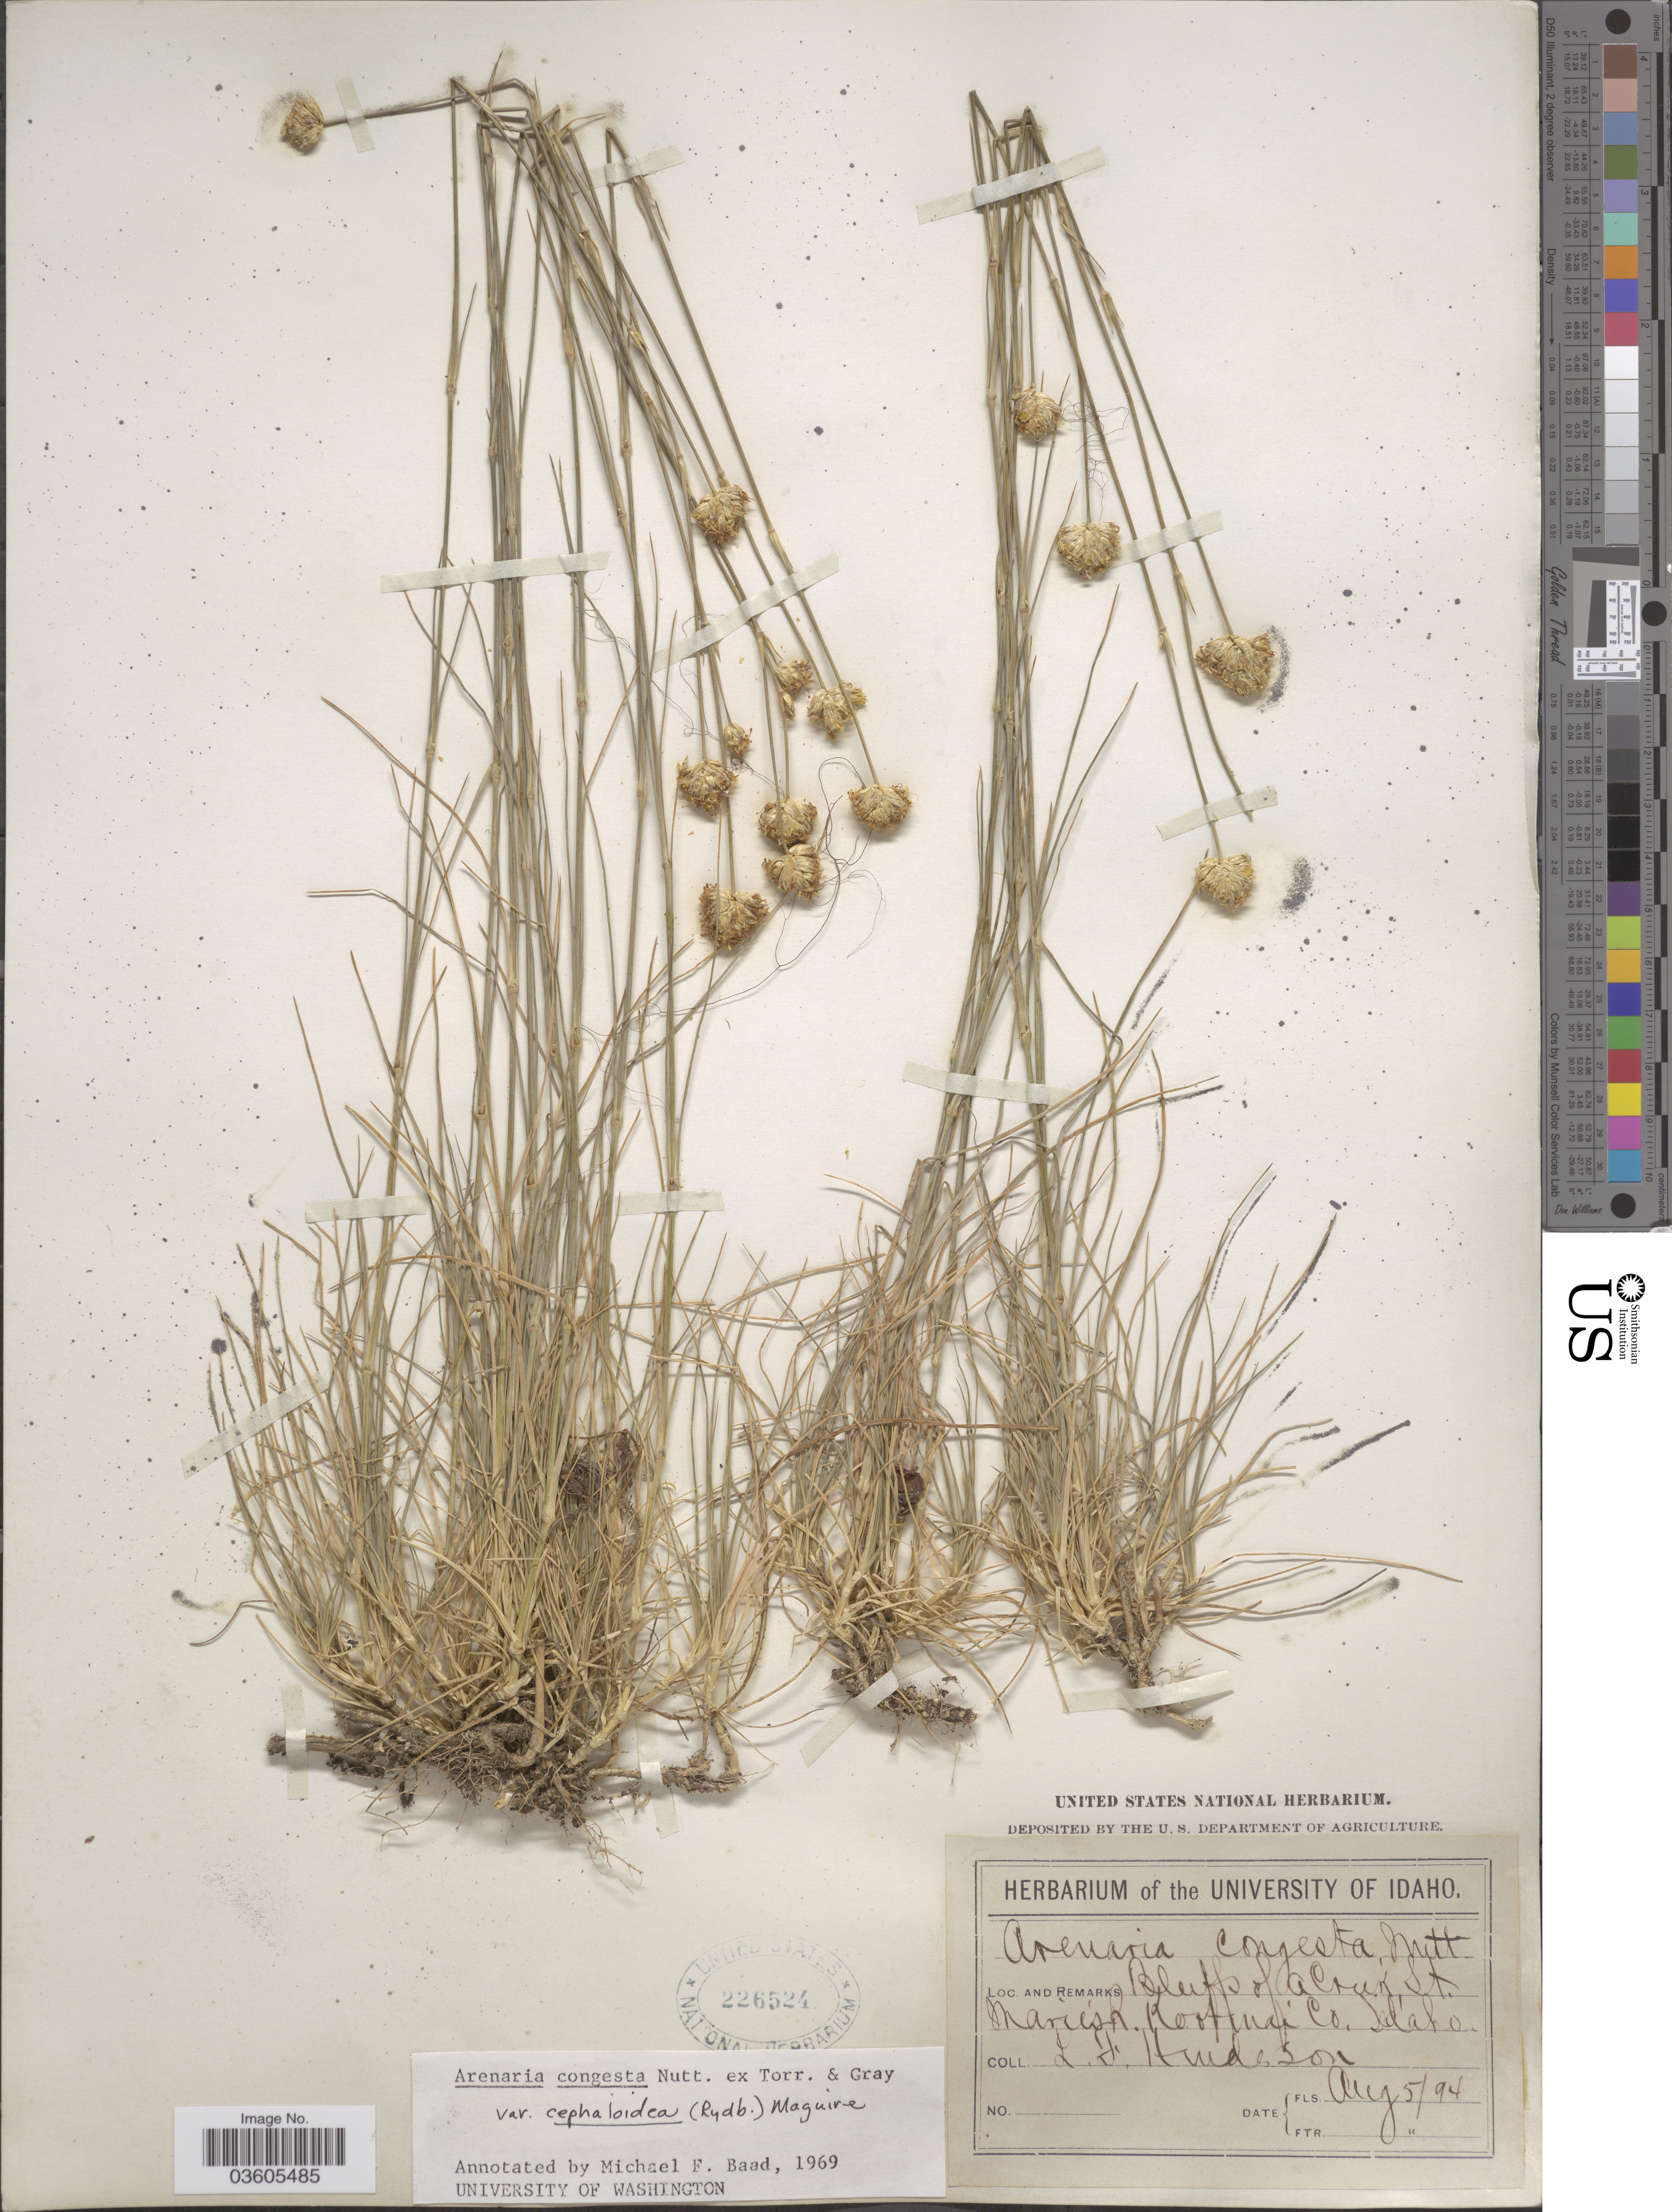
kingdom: Plantae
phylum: Tracheophyta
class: Magnoliopsida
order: Caryophyllales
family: Caryophyllaceae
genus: Eremogone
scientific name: Eremogone congesta var. cephaloidea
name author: (Rydb.) R.L. Hartm. & Rabeler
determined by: Strong, Mark T., (BOT), Smithsonian Institution - National Museum of Natural History (UNITED STATES)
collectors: L. Henderson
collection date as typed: Transcribed d/m/y: 5/8/94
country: United States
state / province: Idaho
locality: Bluffs of a Creek, St. Marie's R. Kootenai Co.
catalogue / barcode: US 226524